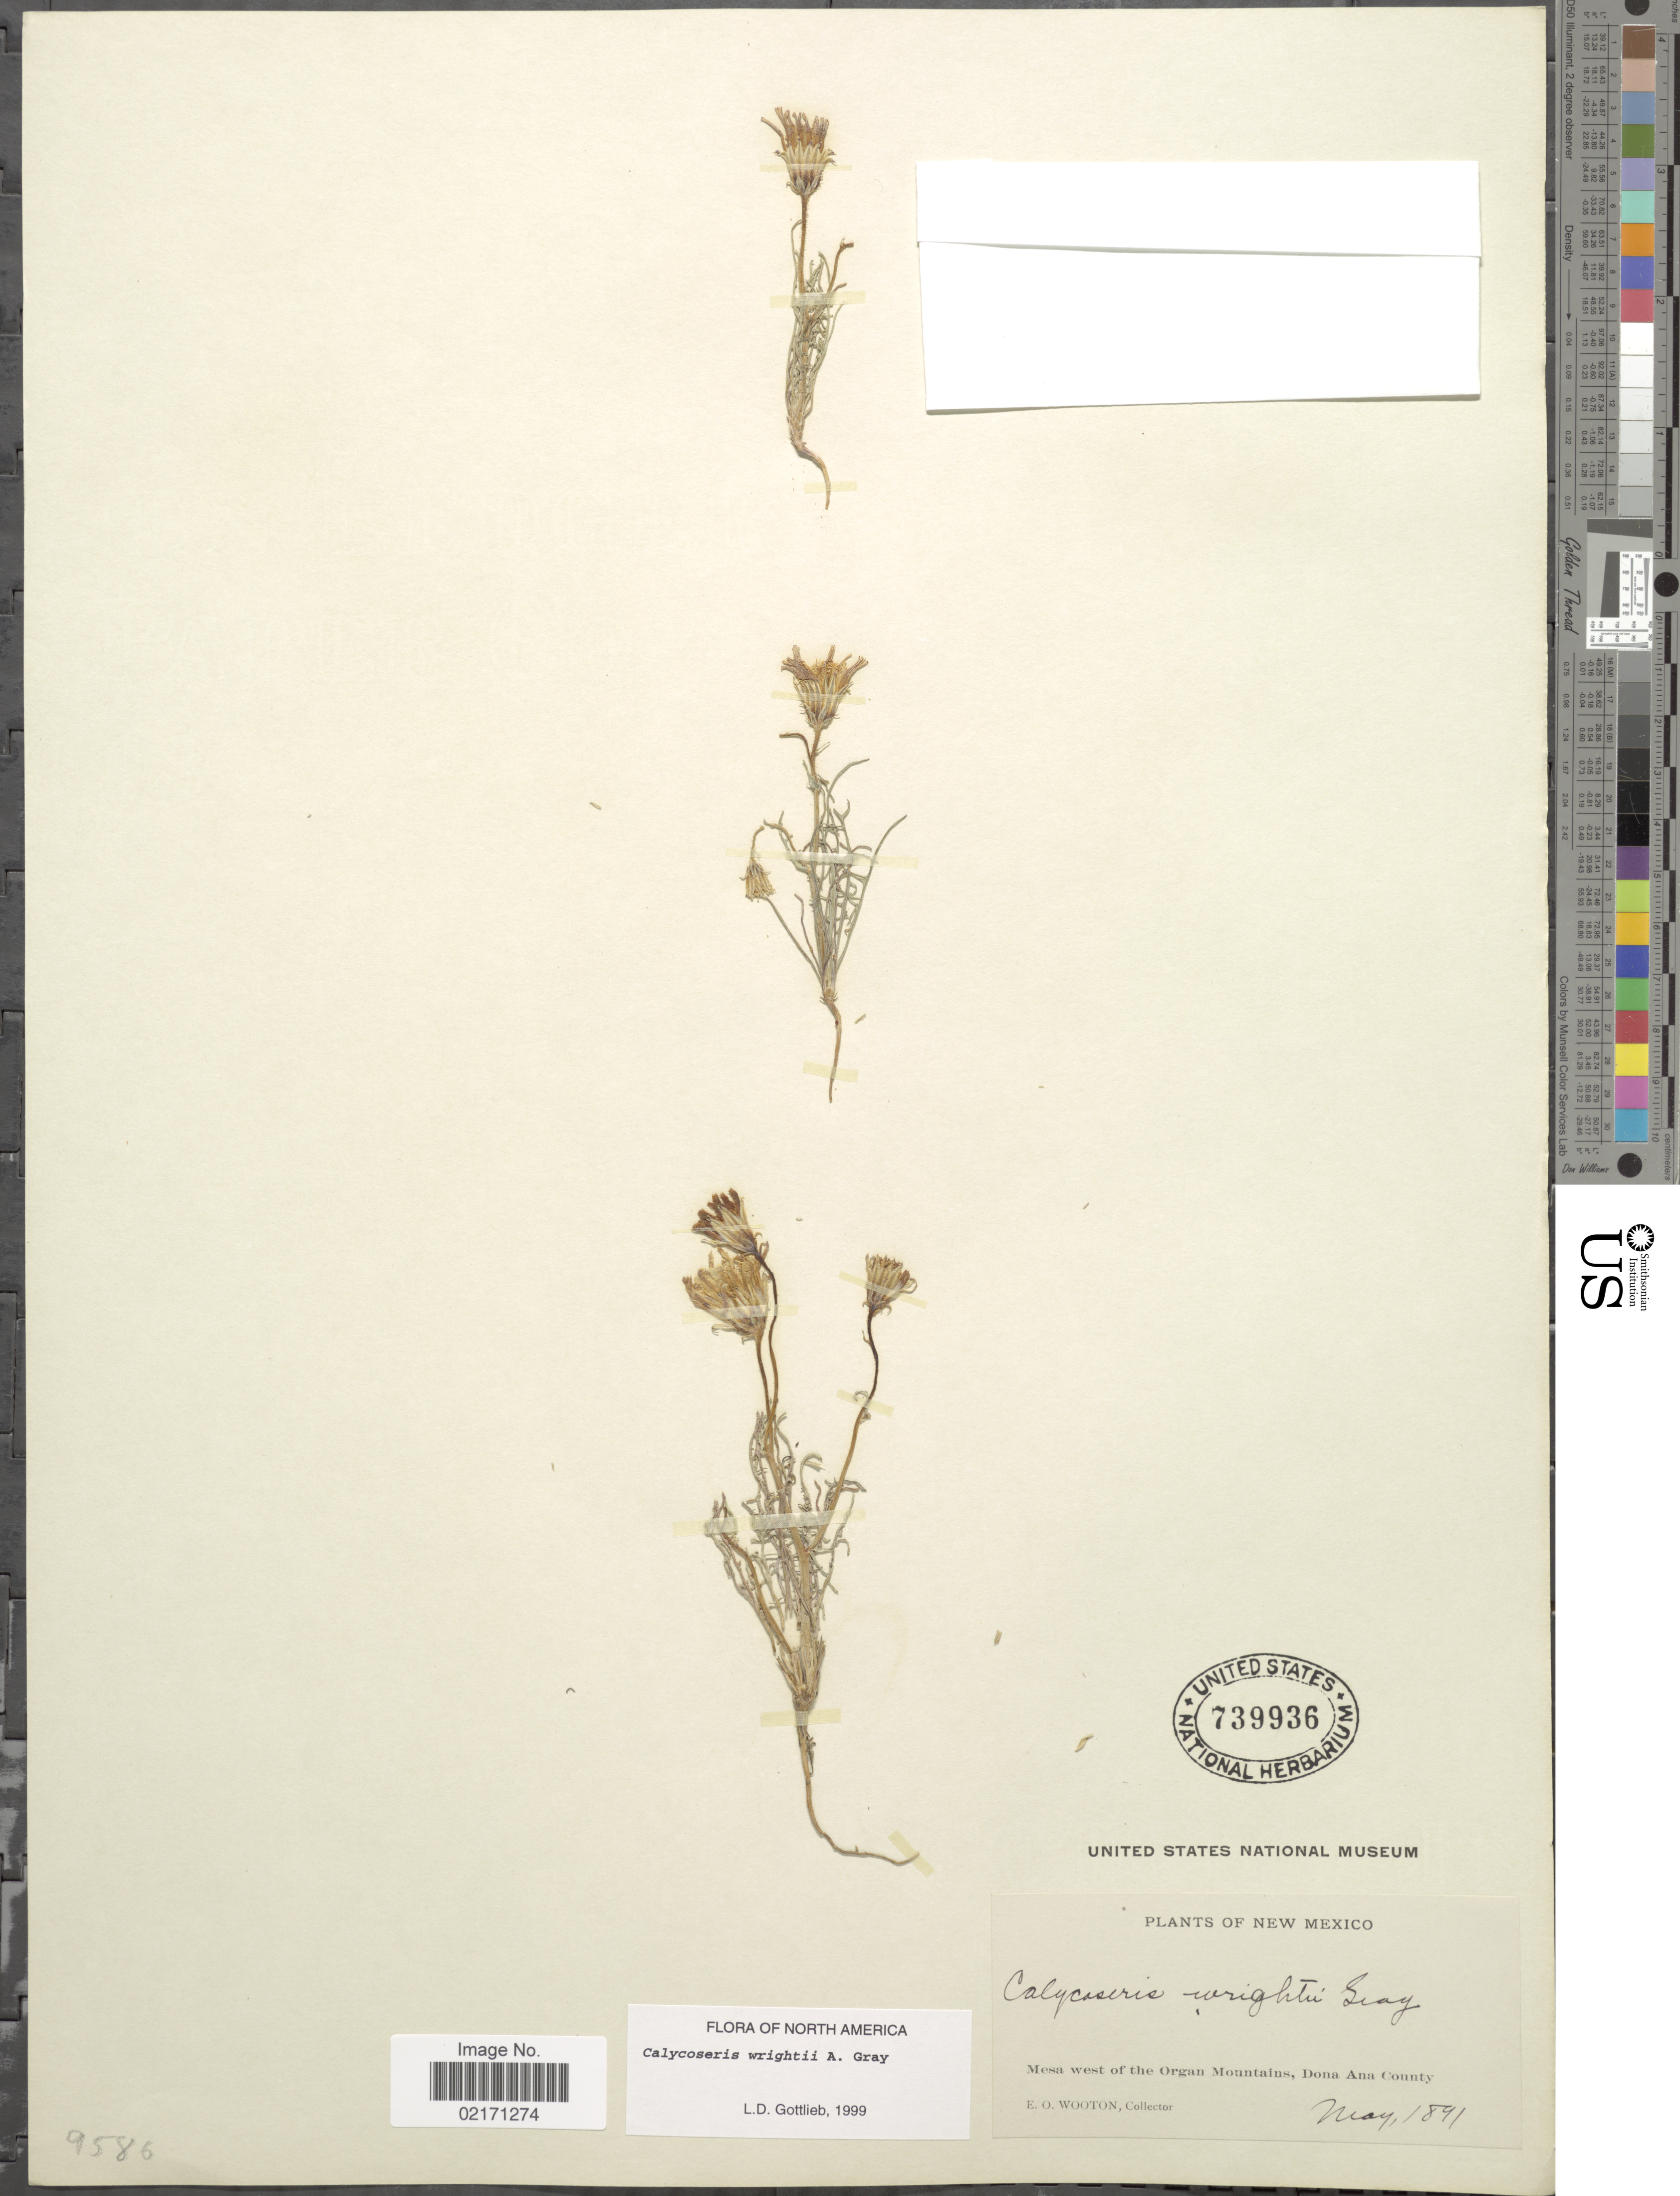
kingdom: Plantae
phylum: Tracheophyta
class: Magnoliopsida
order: Asterales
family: Asteraceae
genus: Calycoseris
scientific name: Calycoseris wrightii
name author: A. Gray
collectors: E. O. Wooton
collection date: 1891-05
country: United States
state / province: New Mexico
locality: Mesa West of the Organ Mountains, Dona Ana County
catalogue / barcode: US 739936